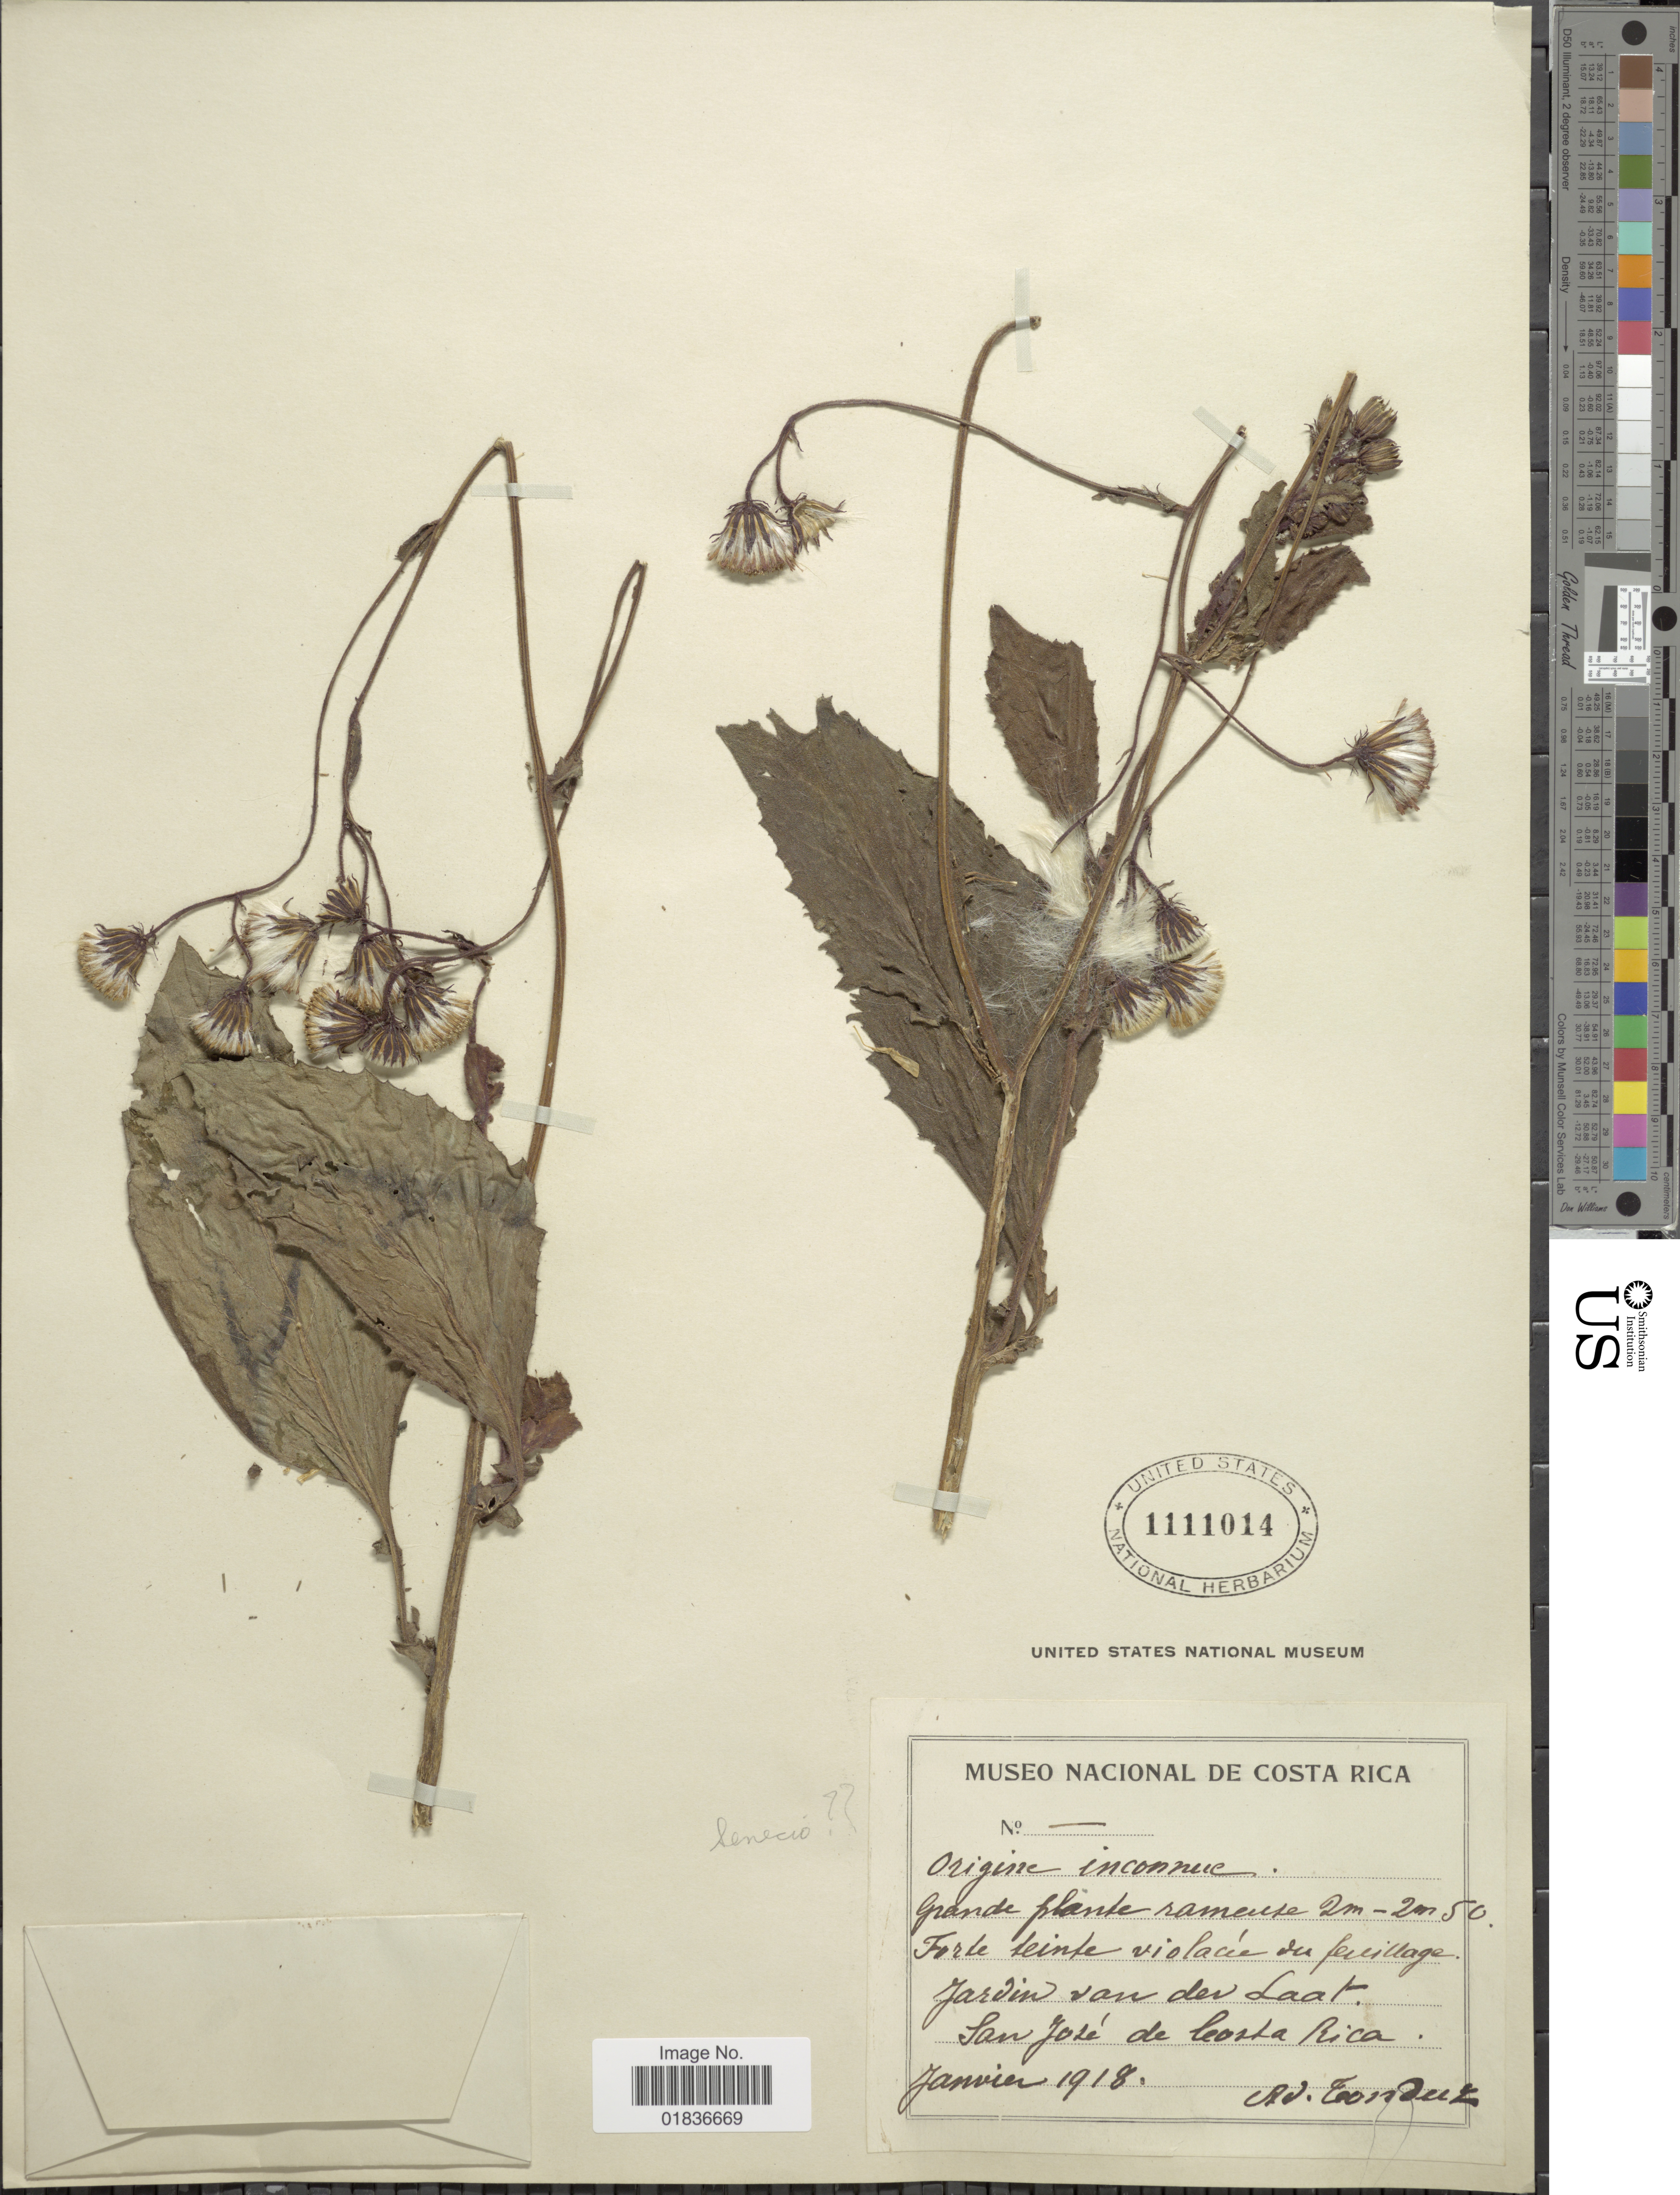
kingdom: Plantae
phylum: Tracheophyta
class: Magnoliopsida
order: Asterales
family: Asteraceae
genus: Senecio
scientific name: Senecio sp.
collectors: A. Tonduz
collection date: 1918-01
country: Costa Rica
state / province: San José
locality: Forte teinte violacue du fevillage. Jardin van der Laat. San José de Costa Rica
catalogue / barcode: US 1111014